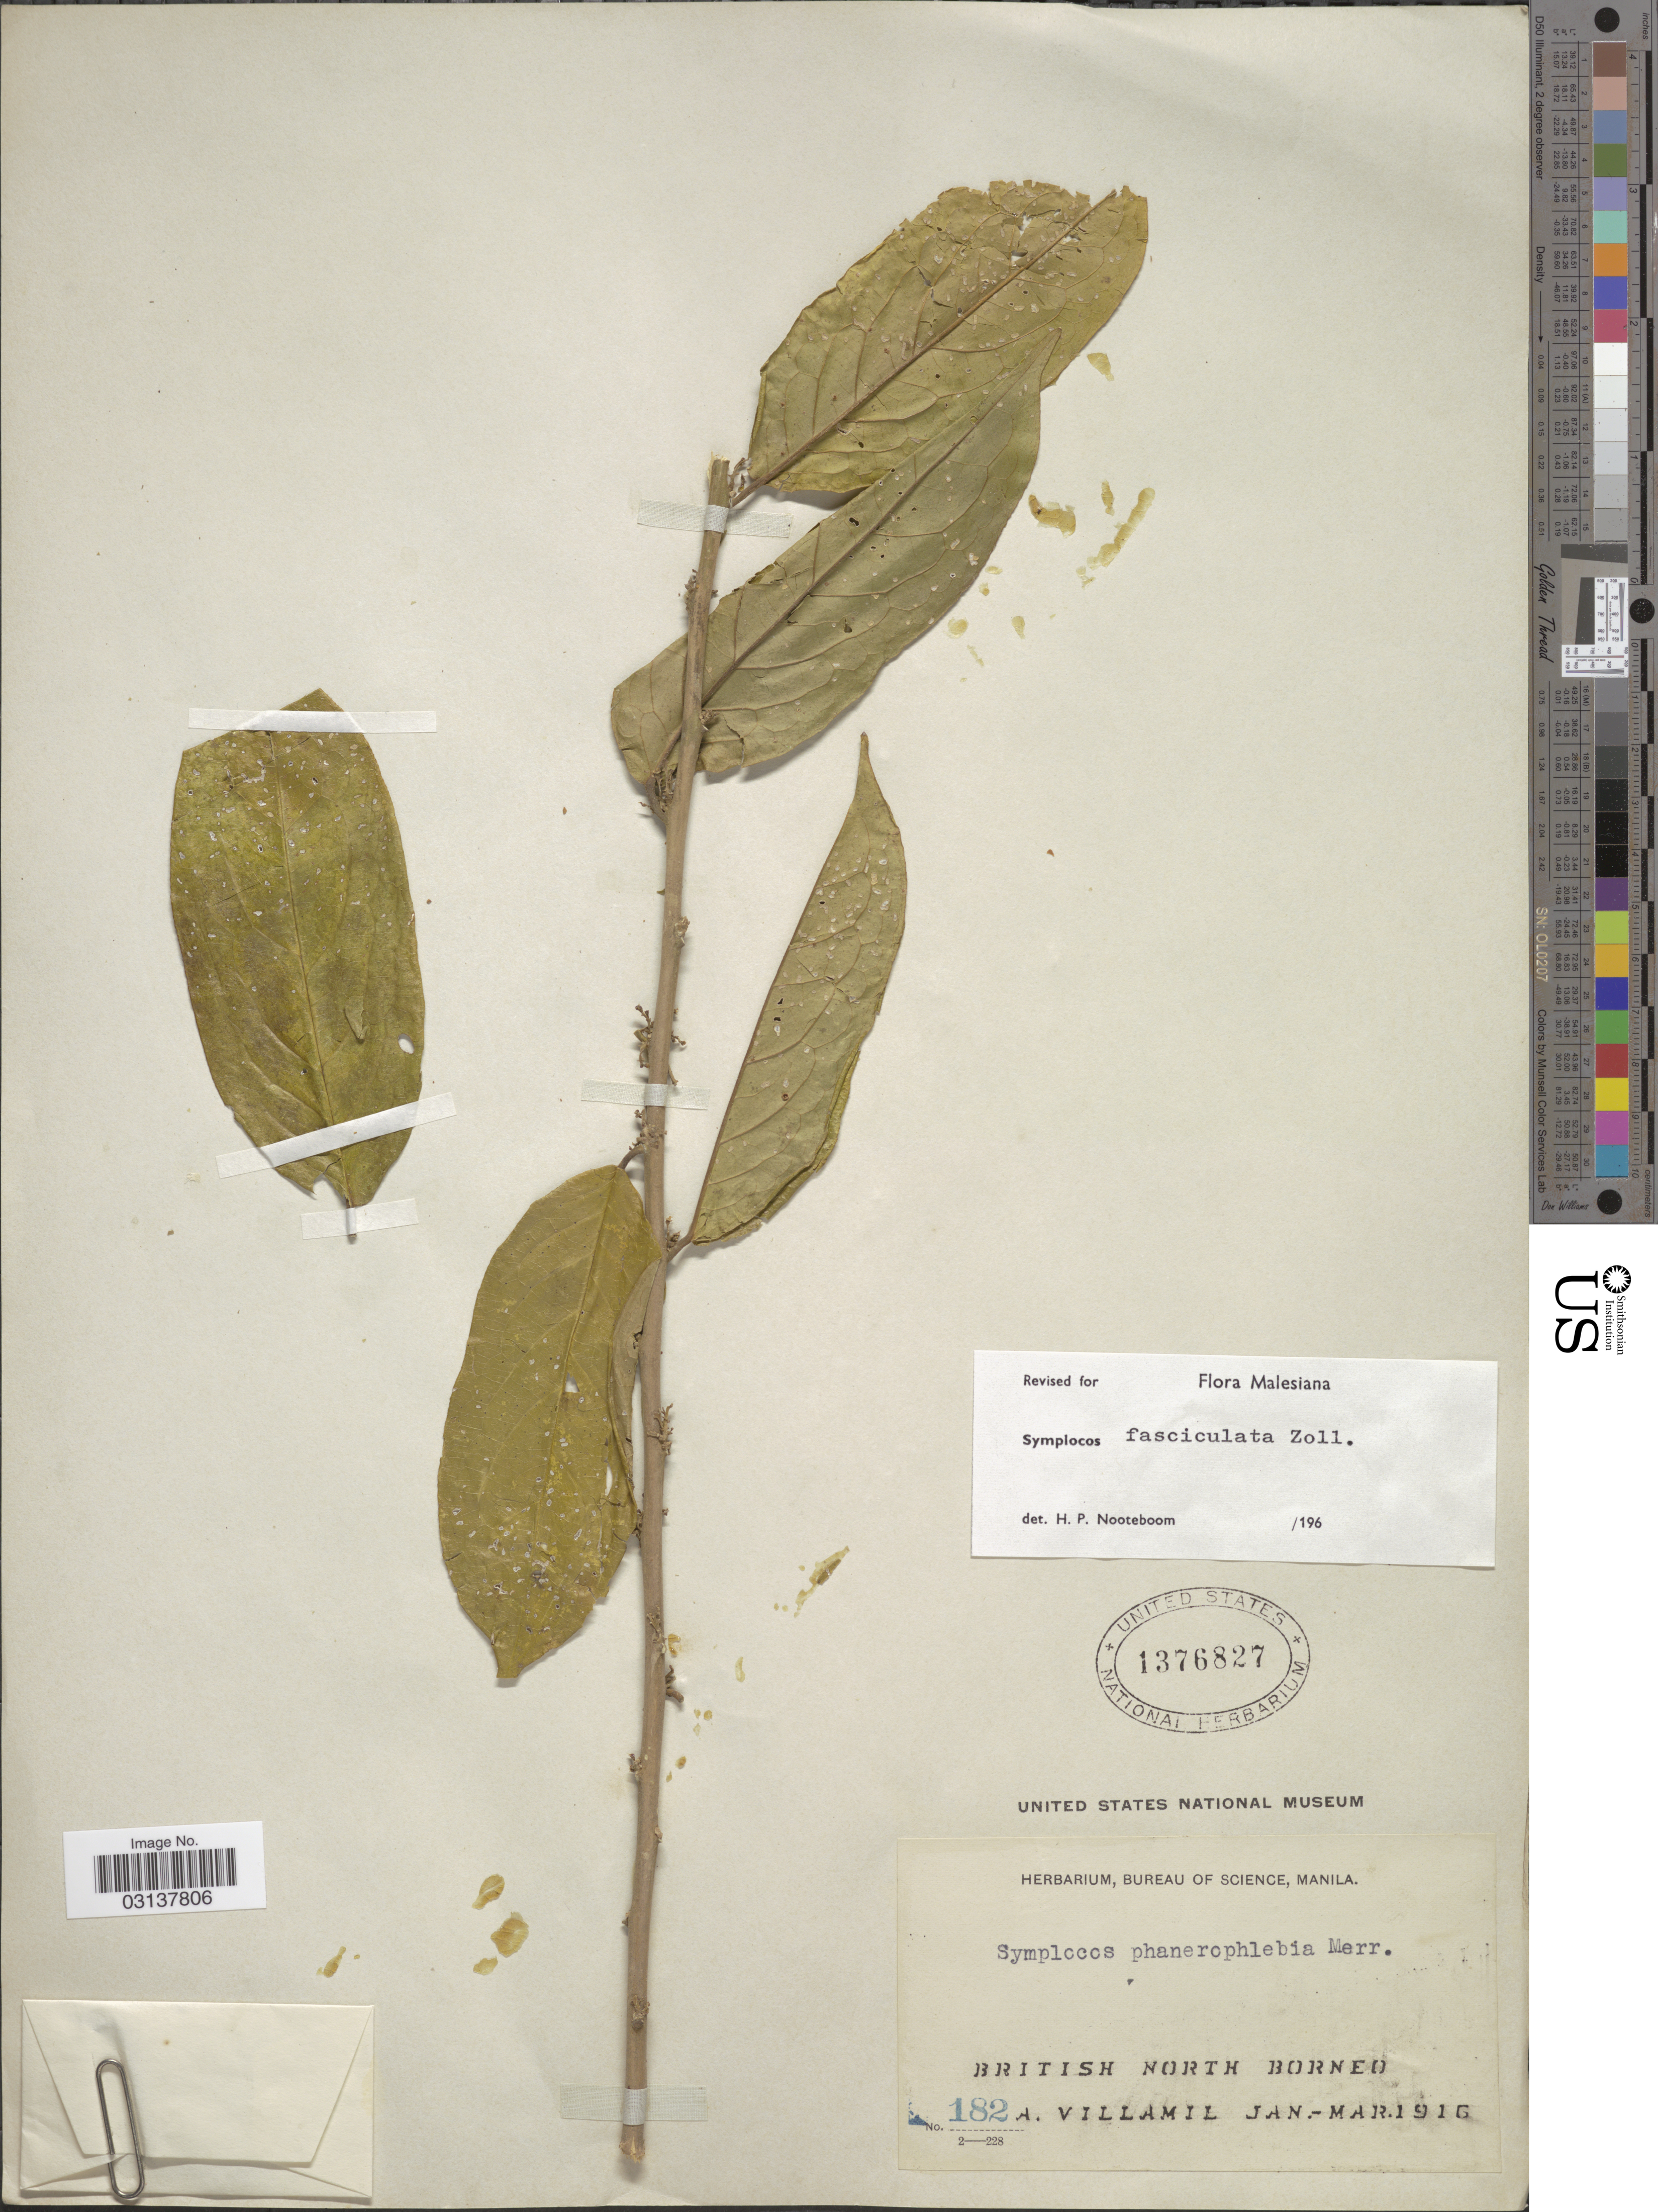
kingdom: Plantae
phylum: Tracheophyta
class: Magnoliopsida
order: Ericales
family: Symplocaceae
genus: Symplocos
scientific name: Symplocos fasciculata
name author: Zoll.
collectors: A. Villamil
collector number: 182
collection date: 1916-01/1916-03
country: Malaysia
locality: British North Borneo.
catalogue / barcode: US 1376827